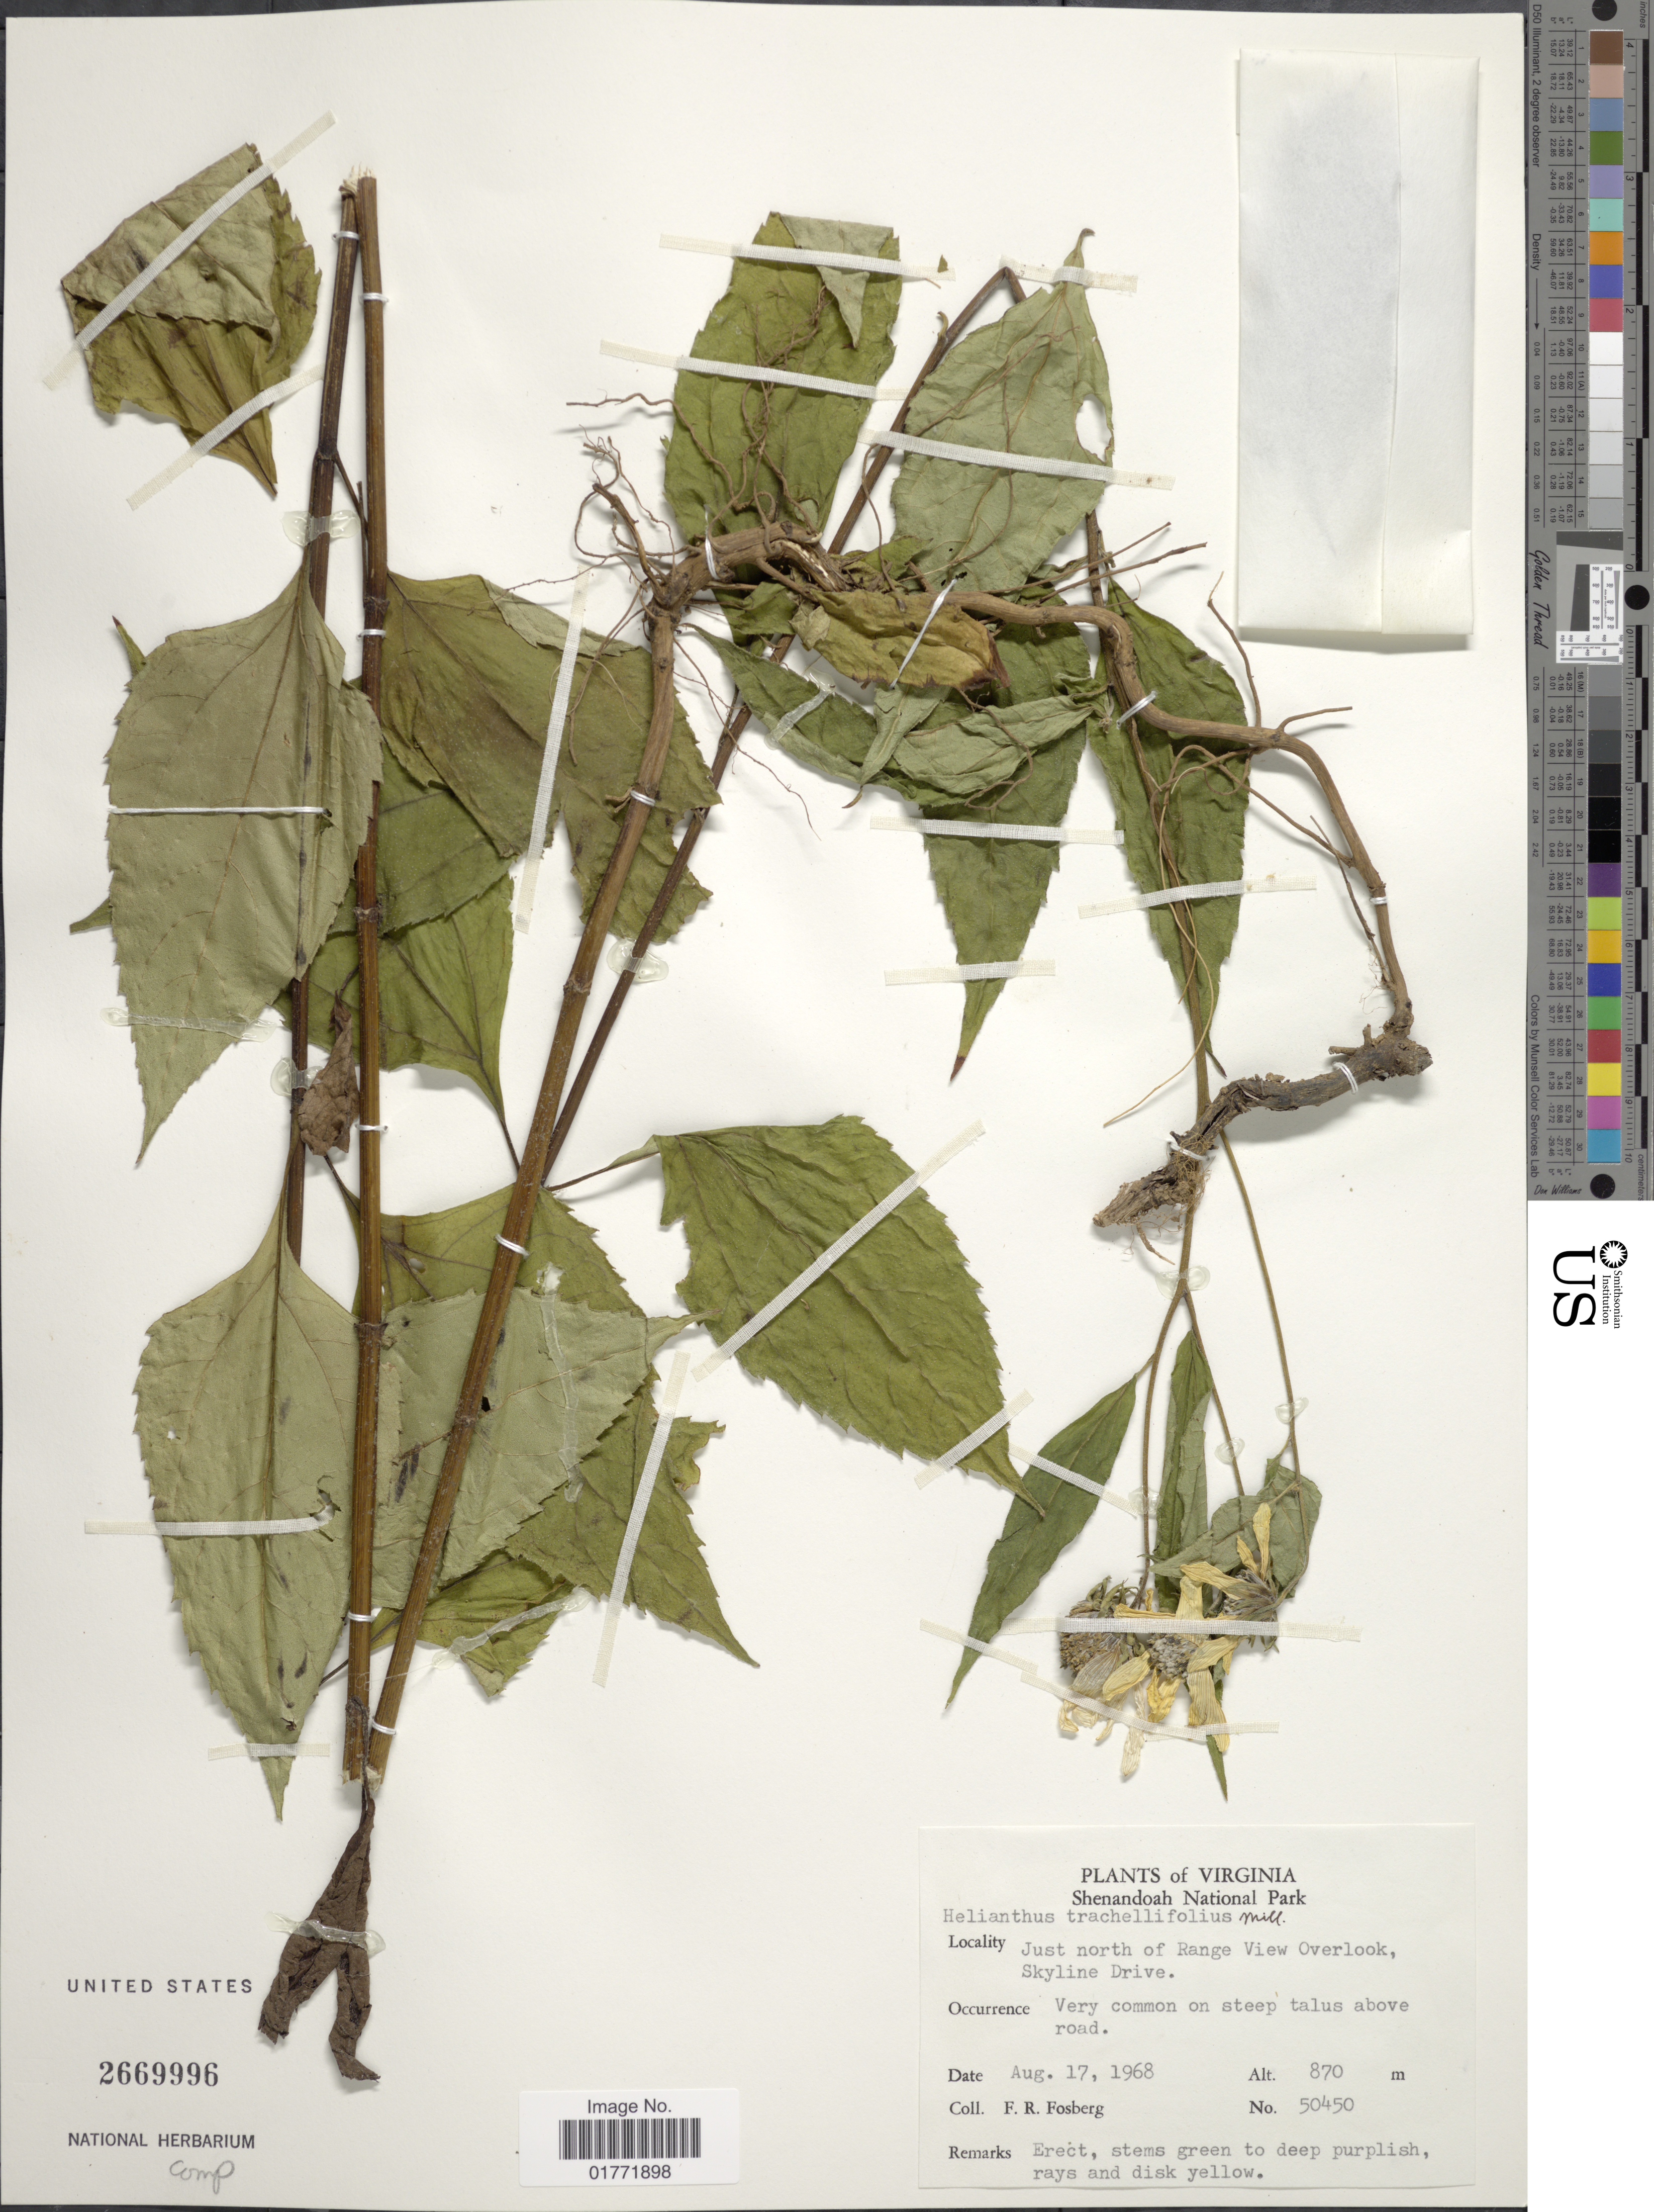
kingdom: Plantae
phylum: Tracheophyta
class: Magnoliopsida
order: Asterales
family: Asteraceae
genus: Helianthus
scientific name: Helianthus tracheliifolius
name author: Mill.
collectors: F. R. Fosberg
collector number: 50450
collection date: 1968-08-17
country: United States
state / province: Virginia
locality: Virginia. Shehandoah National Park, Just north of Range View Overlook, Skyline Drive.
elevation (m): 870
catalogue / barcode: US 2669996